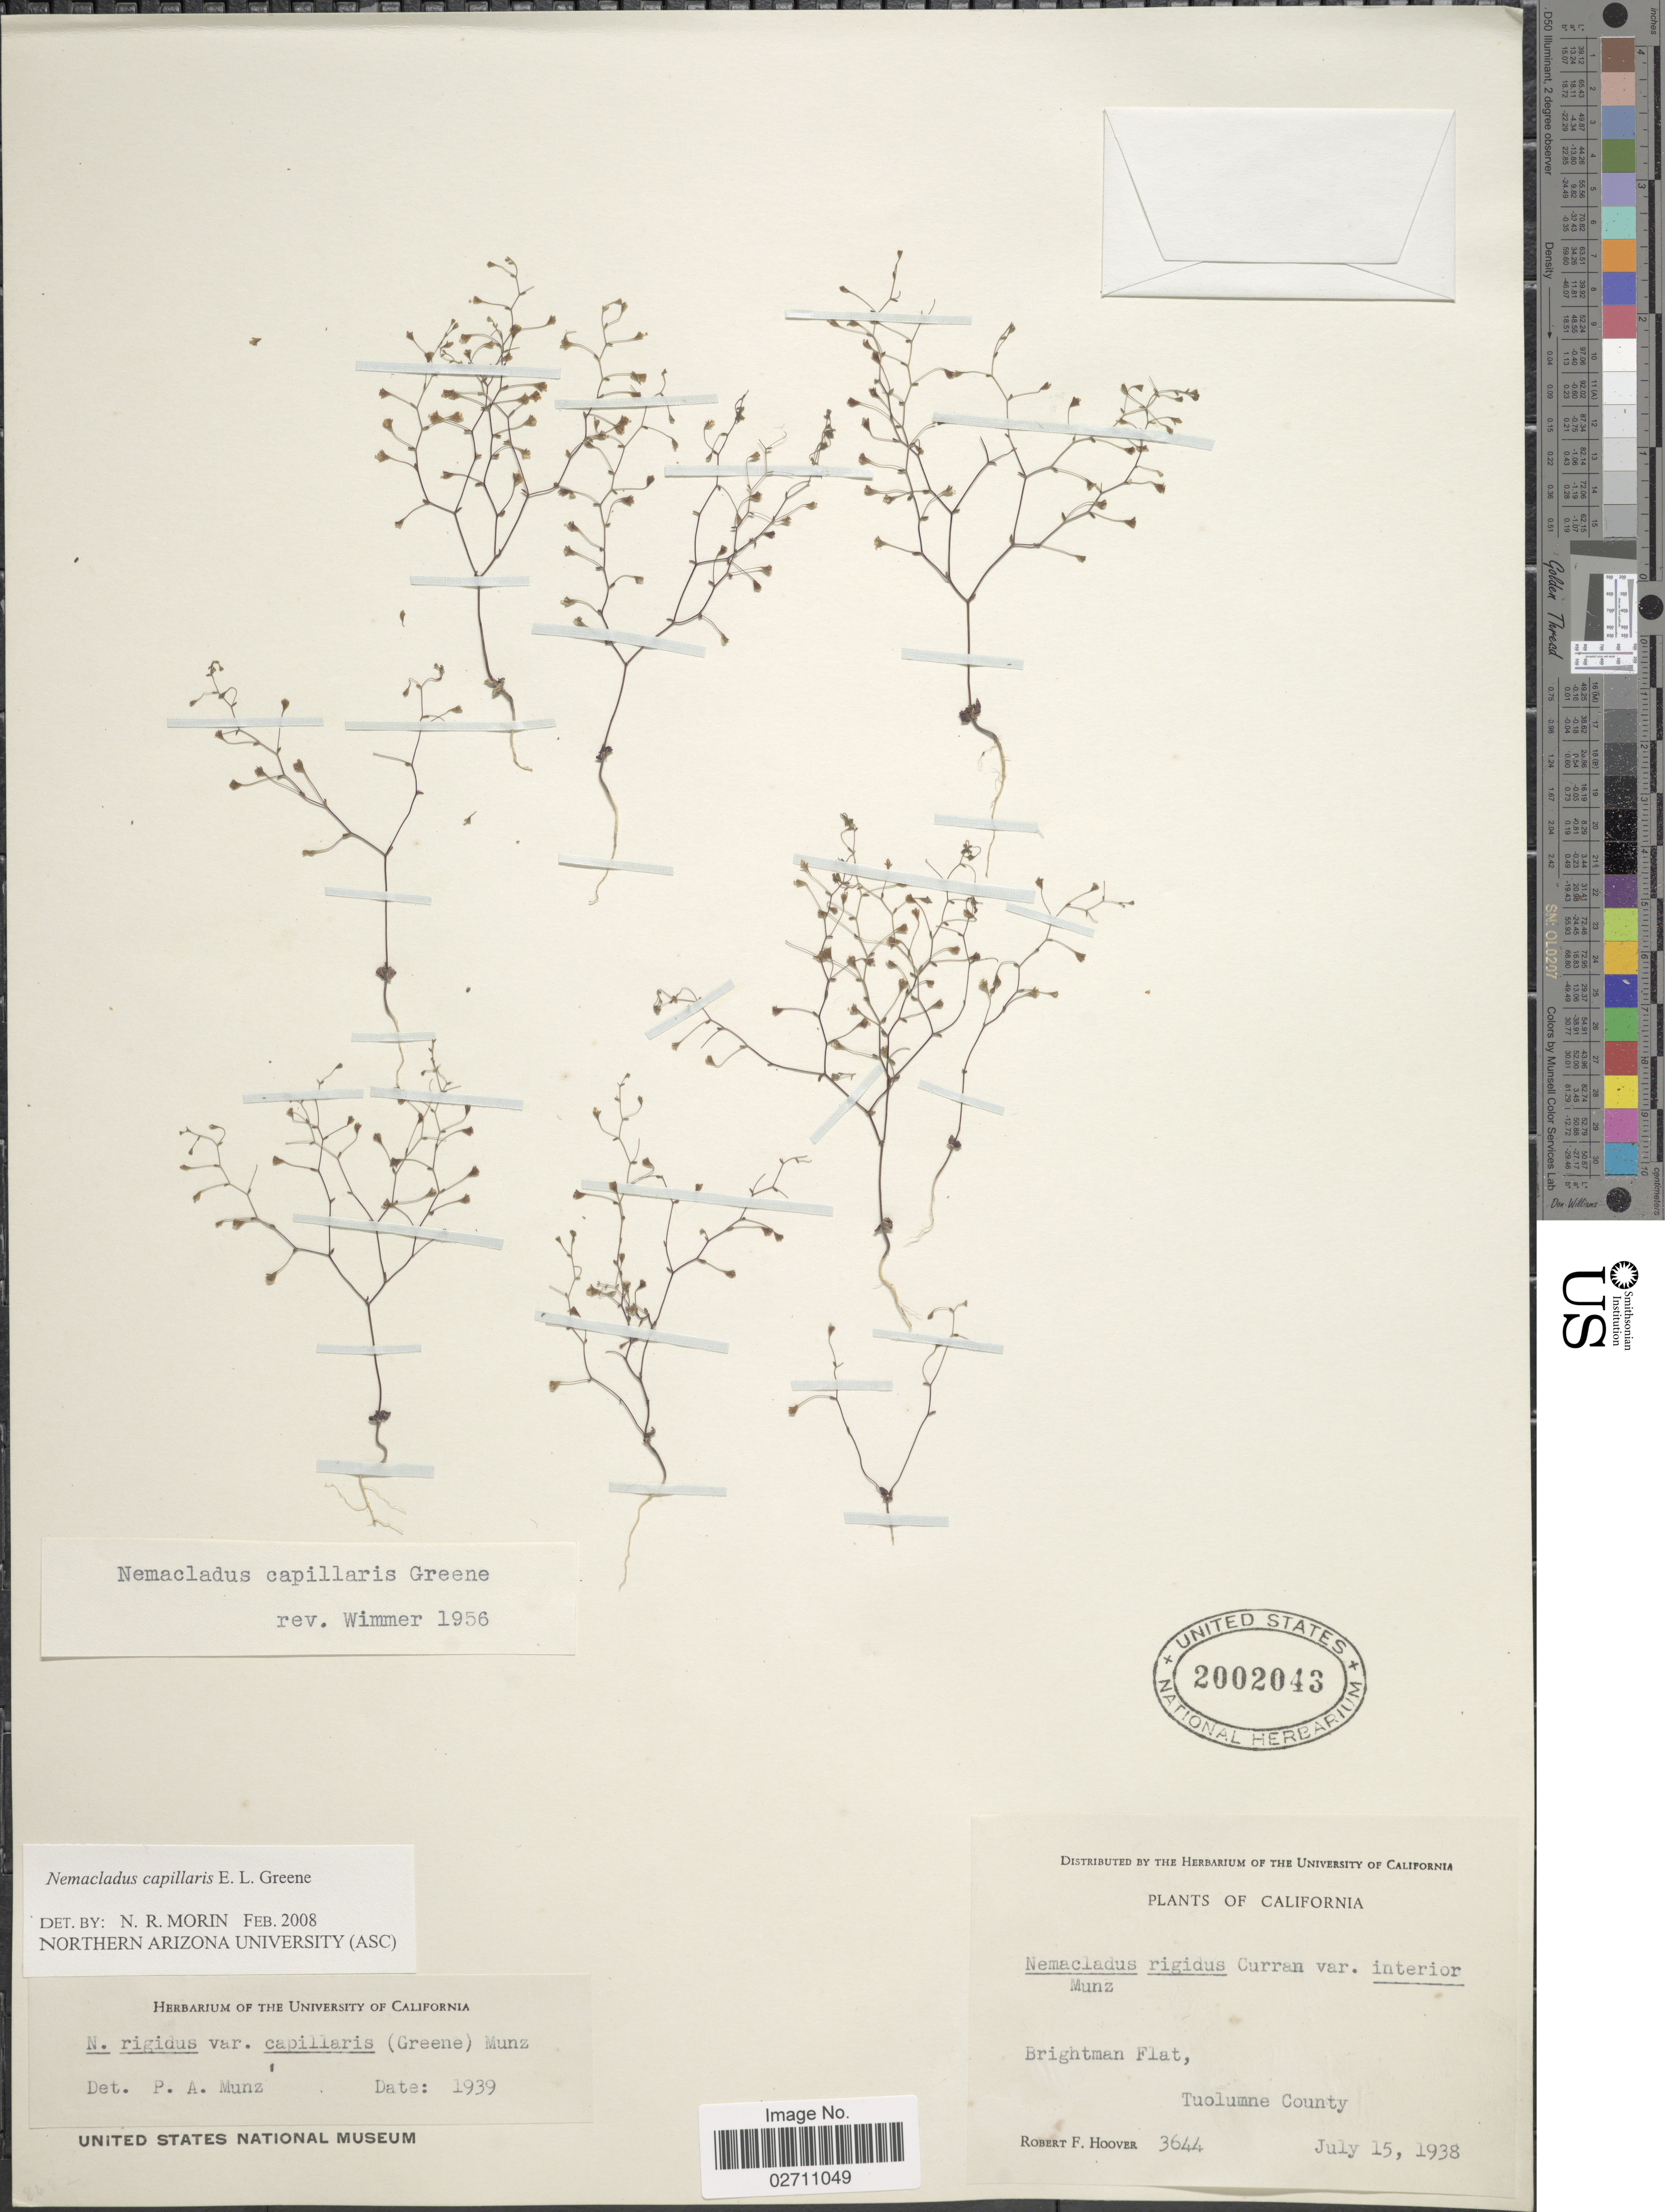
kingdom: Plantae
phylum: Tracheophyta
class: Magnoliopsida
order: Asterales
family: Campanulaceae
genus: Nemacladus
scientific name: Nemacladus capillaris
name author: S.W. Greene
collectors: R. F. Hoover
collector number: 3644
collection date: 1938-07-15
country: United States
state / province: California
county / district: Tuolumne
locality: Birghtman Flat, Tuolumne County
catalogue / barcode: US 2002043